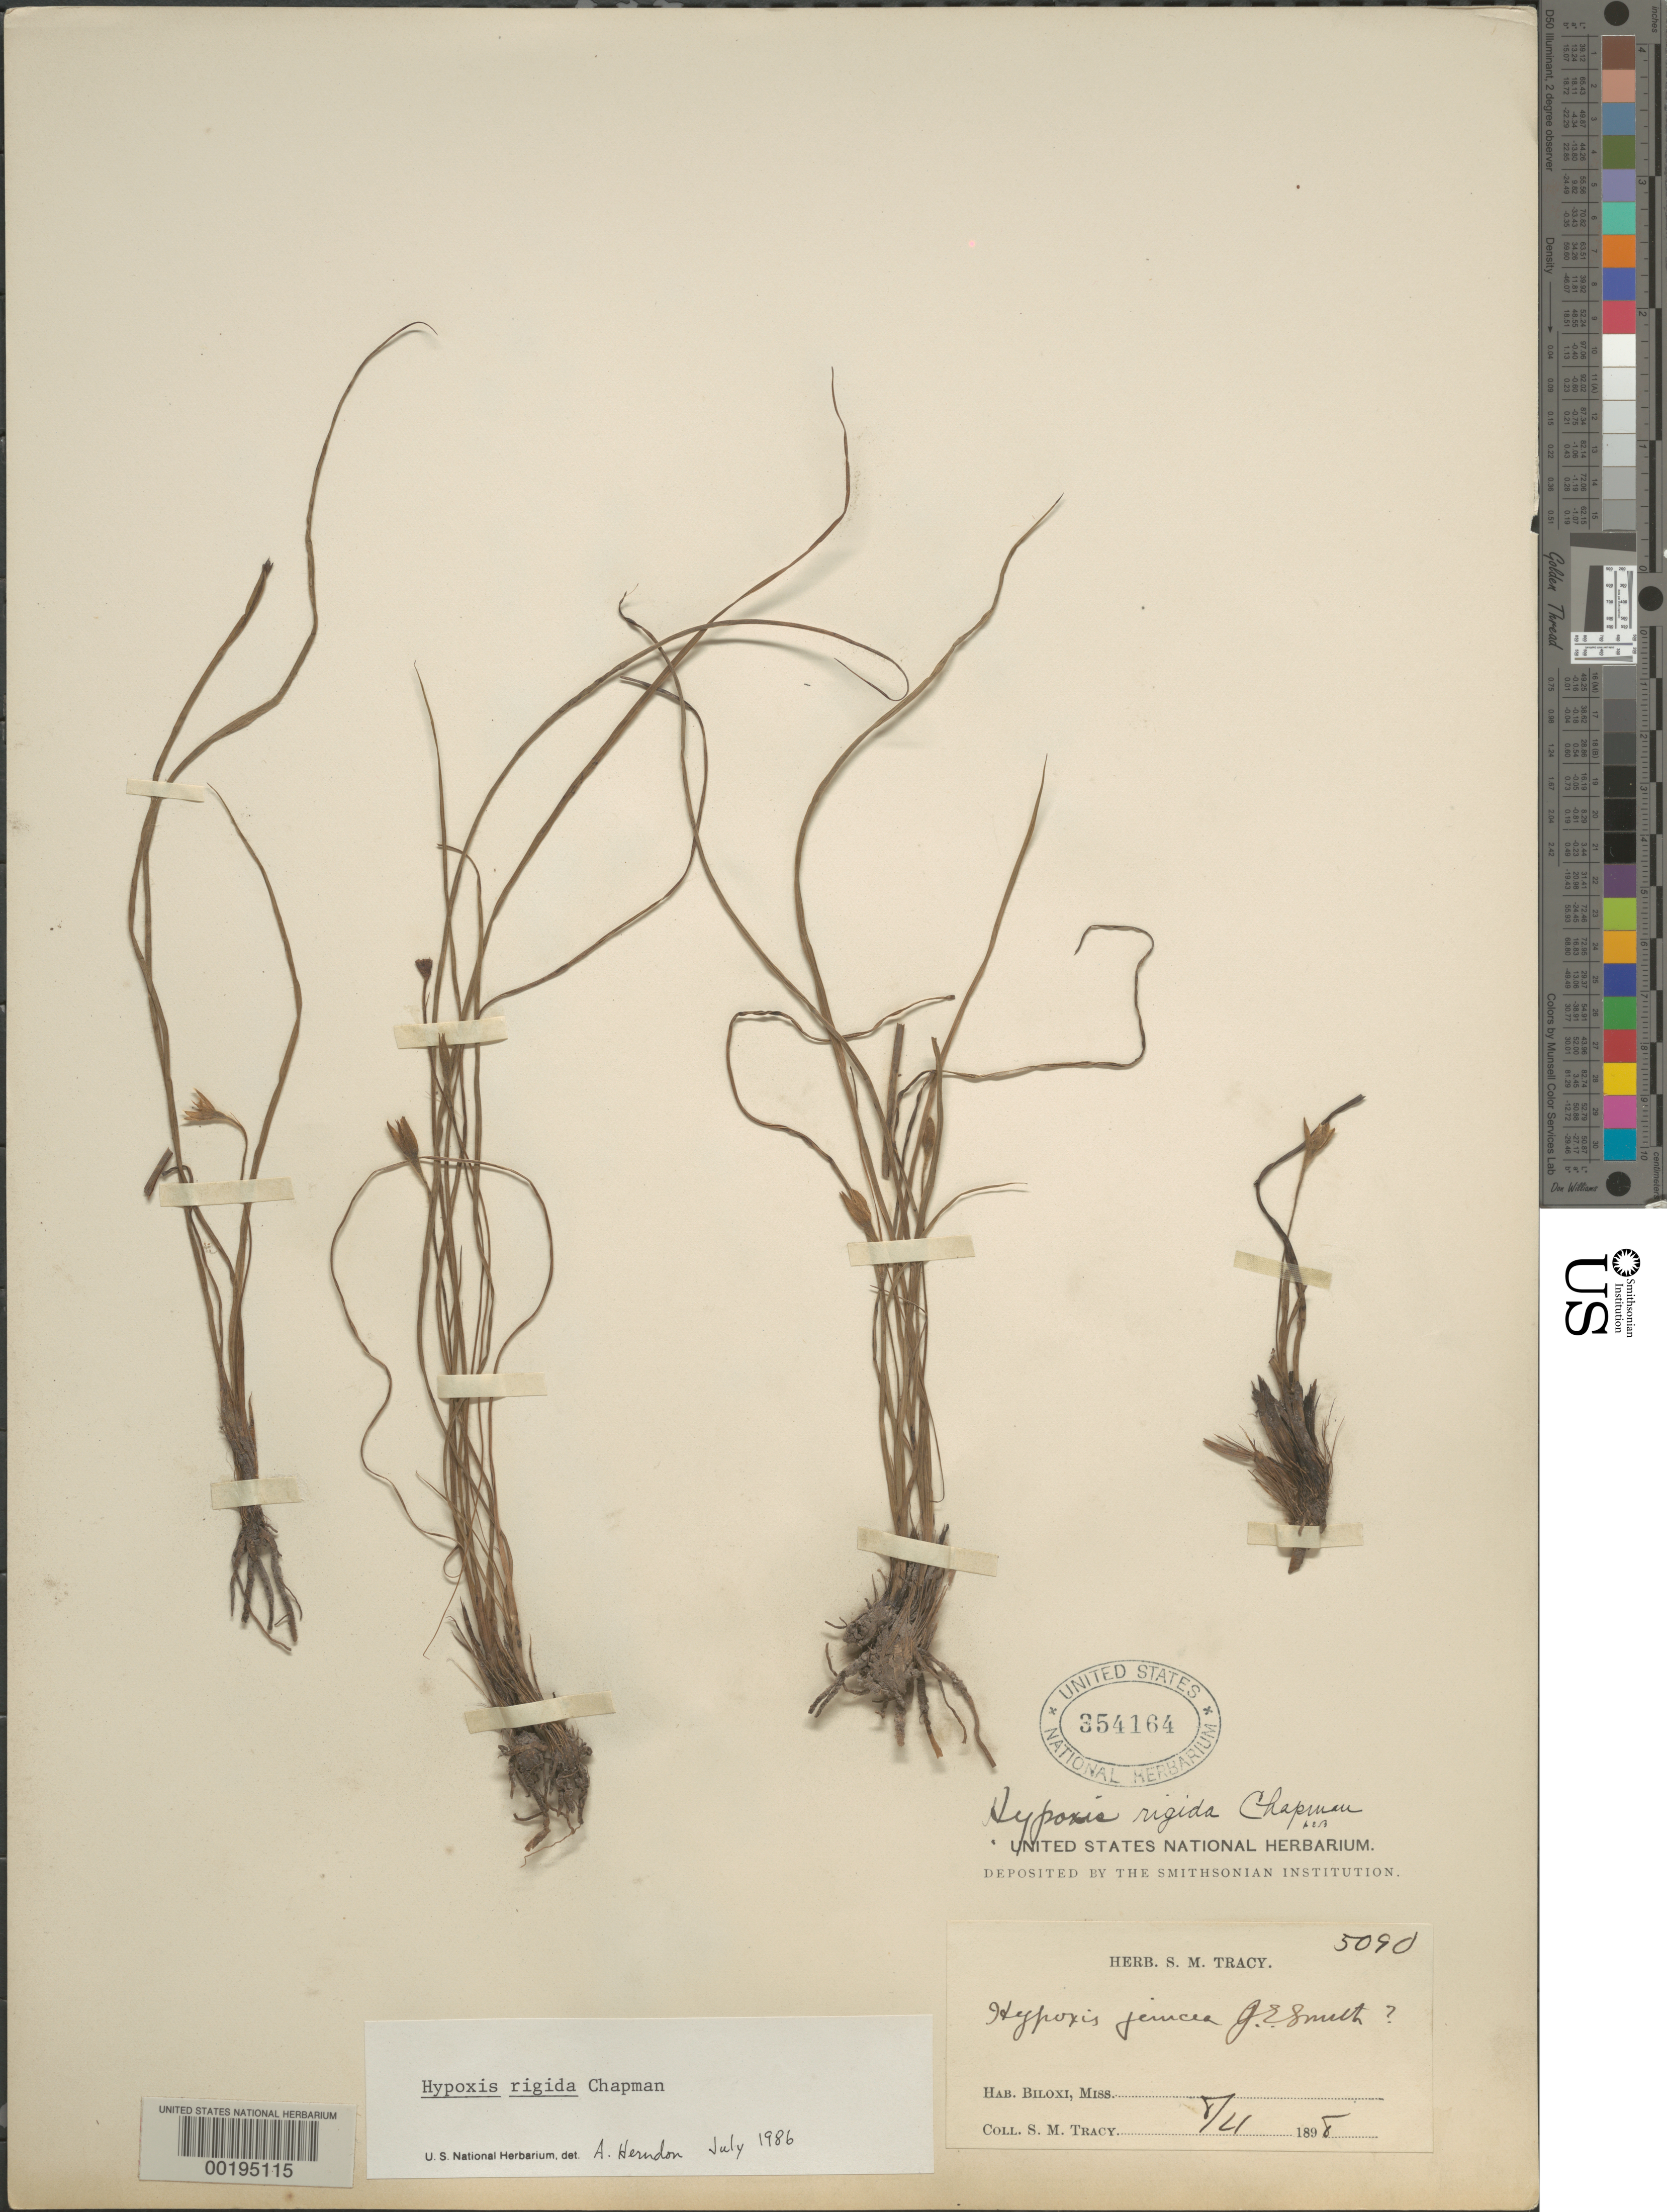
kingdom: Plantae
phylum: Tracheophyta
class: Liliopsida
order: Asparagales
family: Hypoxidaceae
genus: Hypoxis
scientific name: Hypoxis rigida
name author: Chapm.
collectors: S. M. Tracy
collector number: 5090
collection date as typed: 21 Aug 1898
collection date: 1898-08-21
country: United States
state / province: Mississippi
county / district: Harrison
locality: Biloxi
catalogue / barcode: US 354164